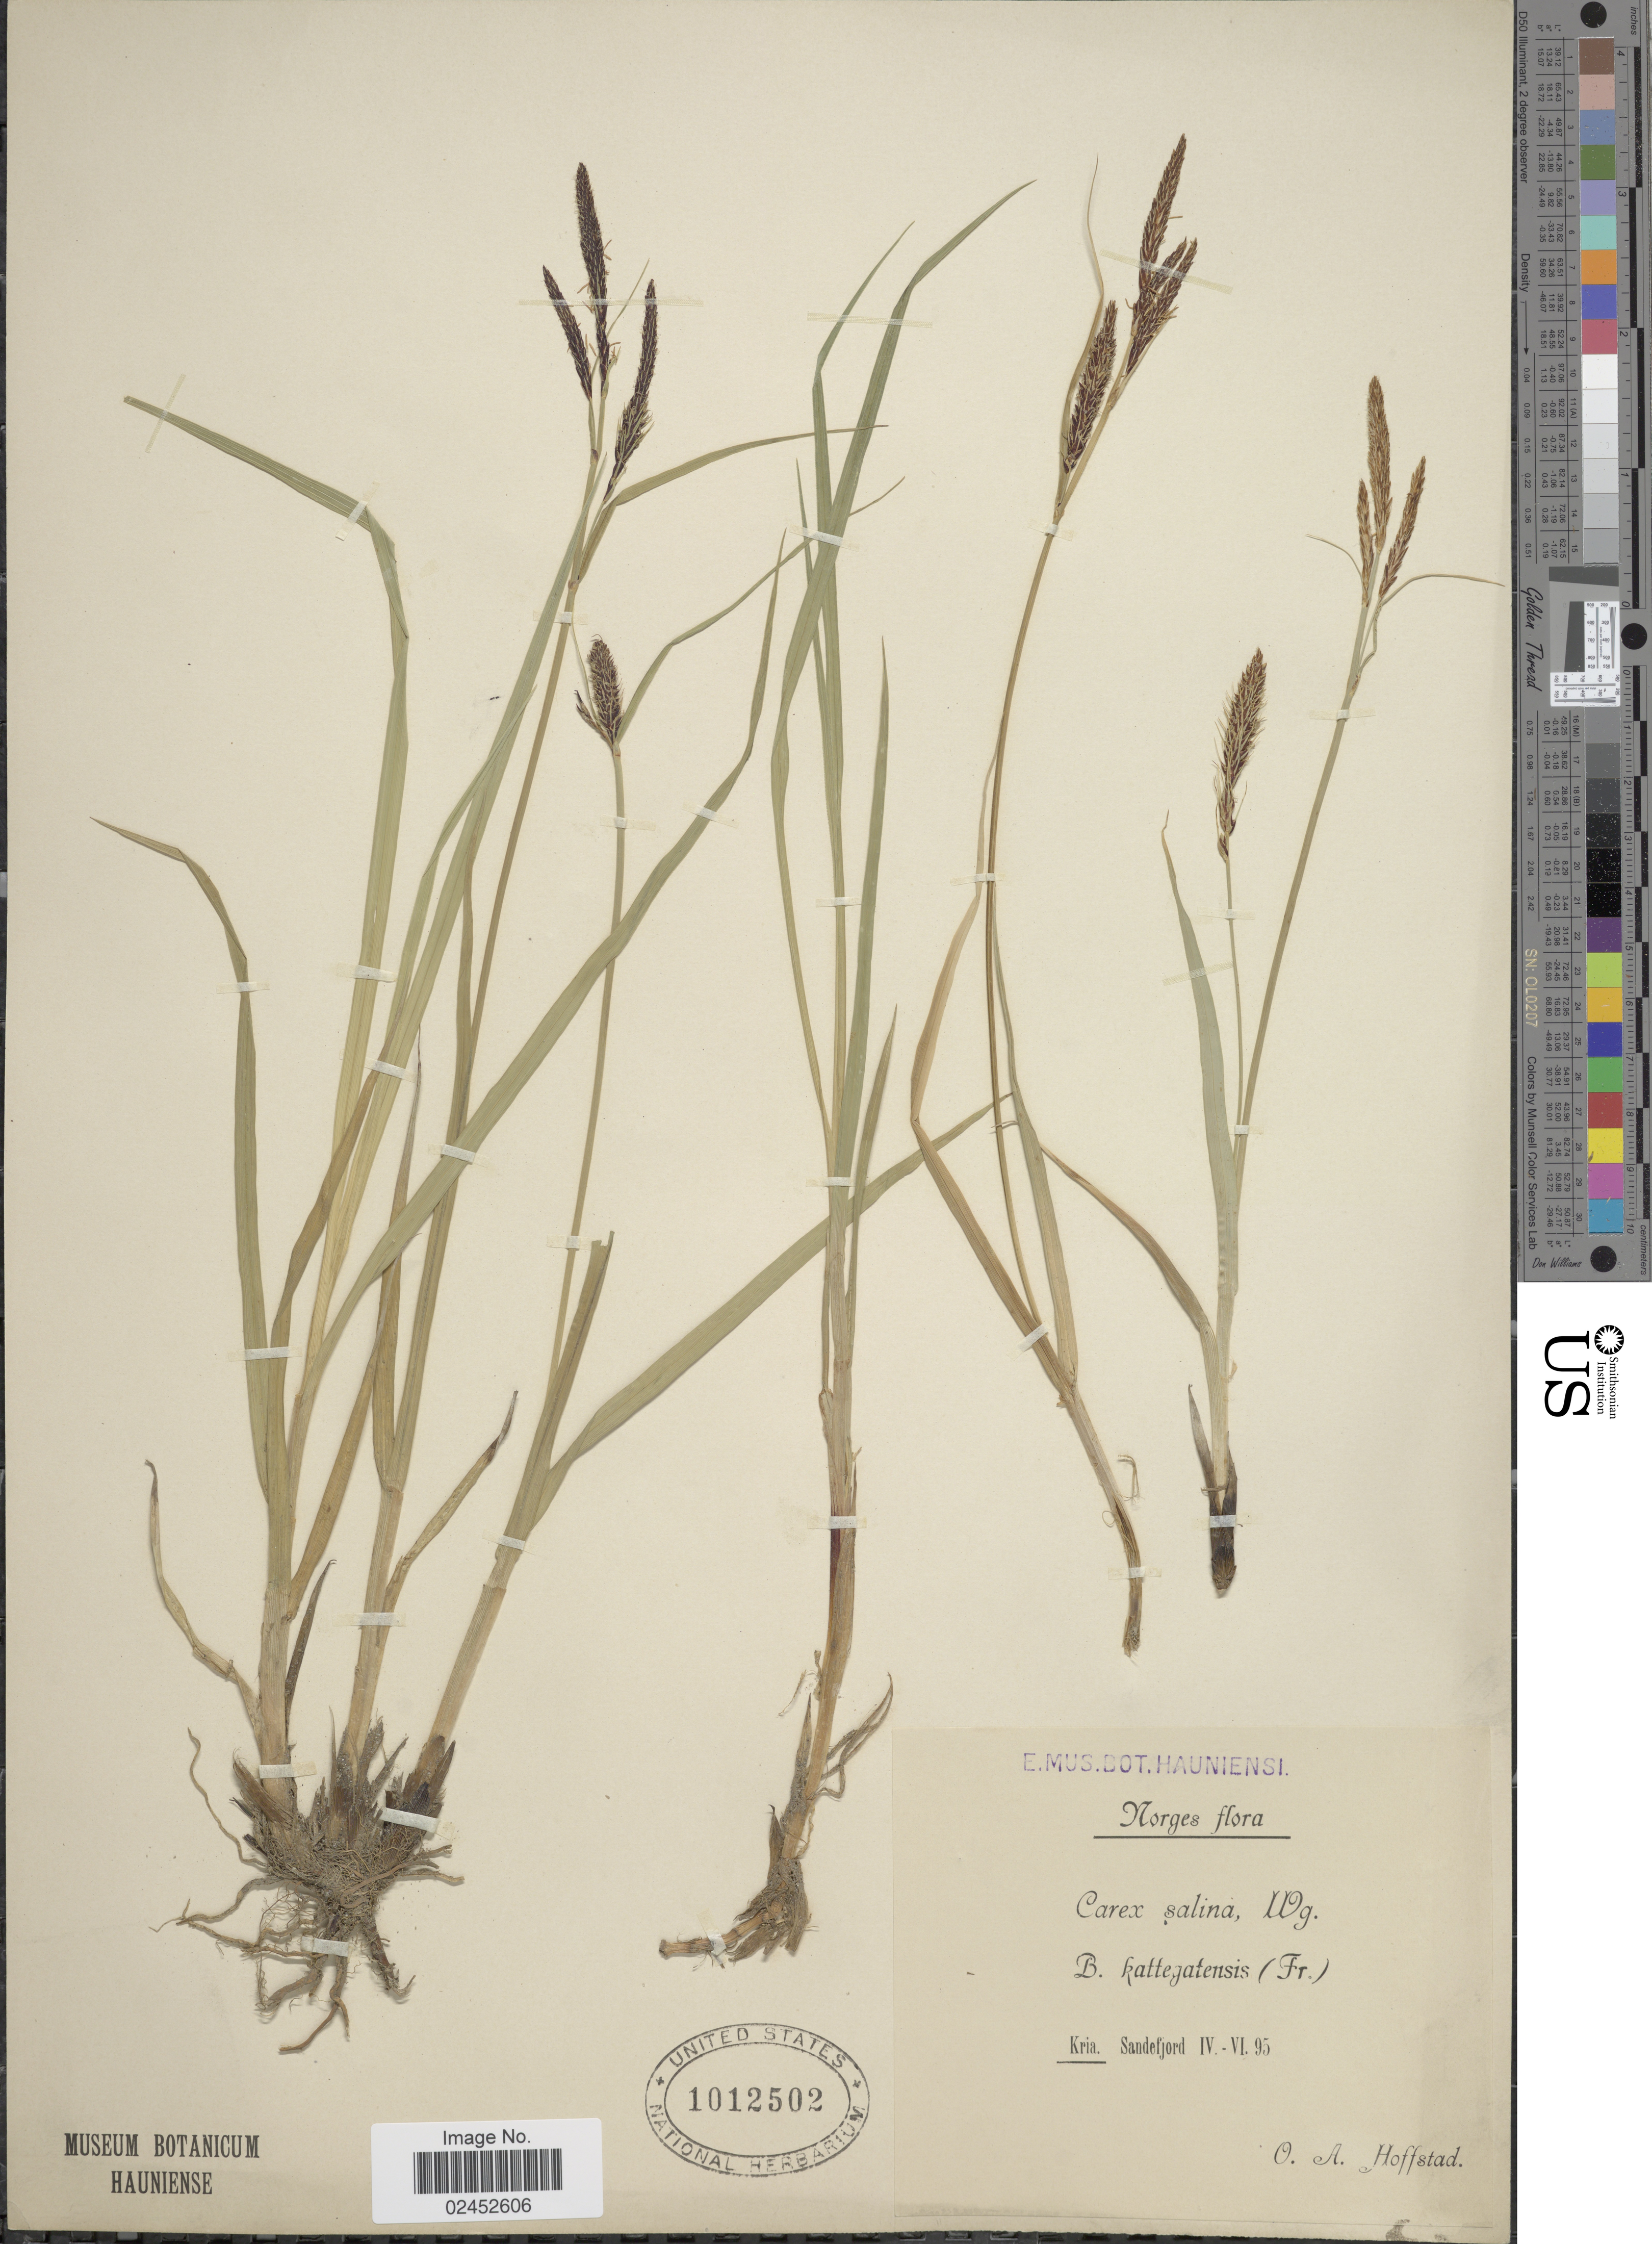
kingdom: Plantae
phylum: Tracheophyta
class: Liliopsida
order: Poales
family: Cyperaceae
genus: Carex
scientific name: Carex salina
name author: Wahlenb.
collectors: O. Hoffstad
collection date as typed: Transcribed d/m/y: /4/95 to /6/95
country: Norway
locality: Norges, Kria, Sandefjord.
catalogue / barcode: US 1012502